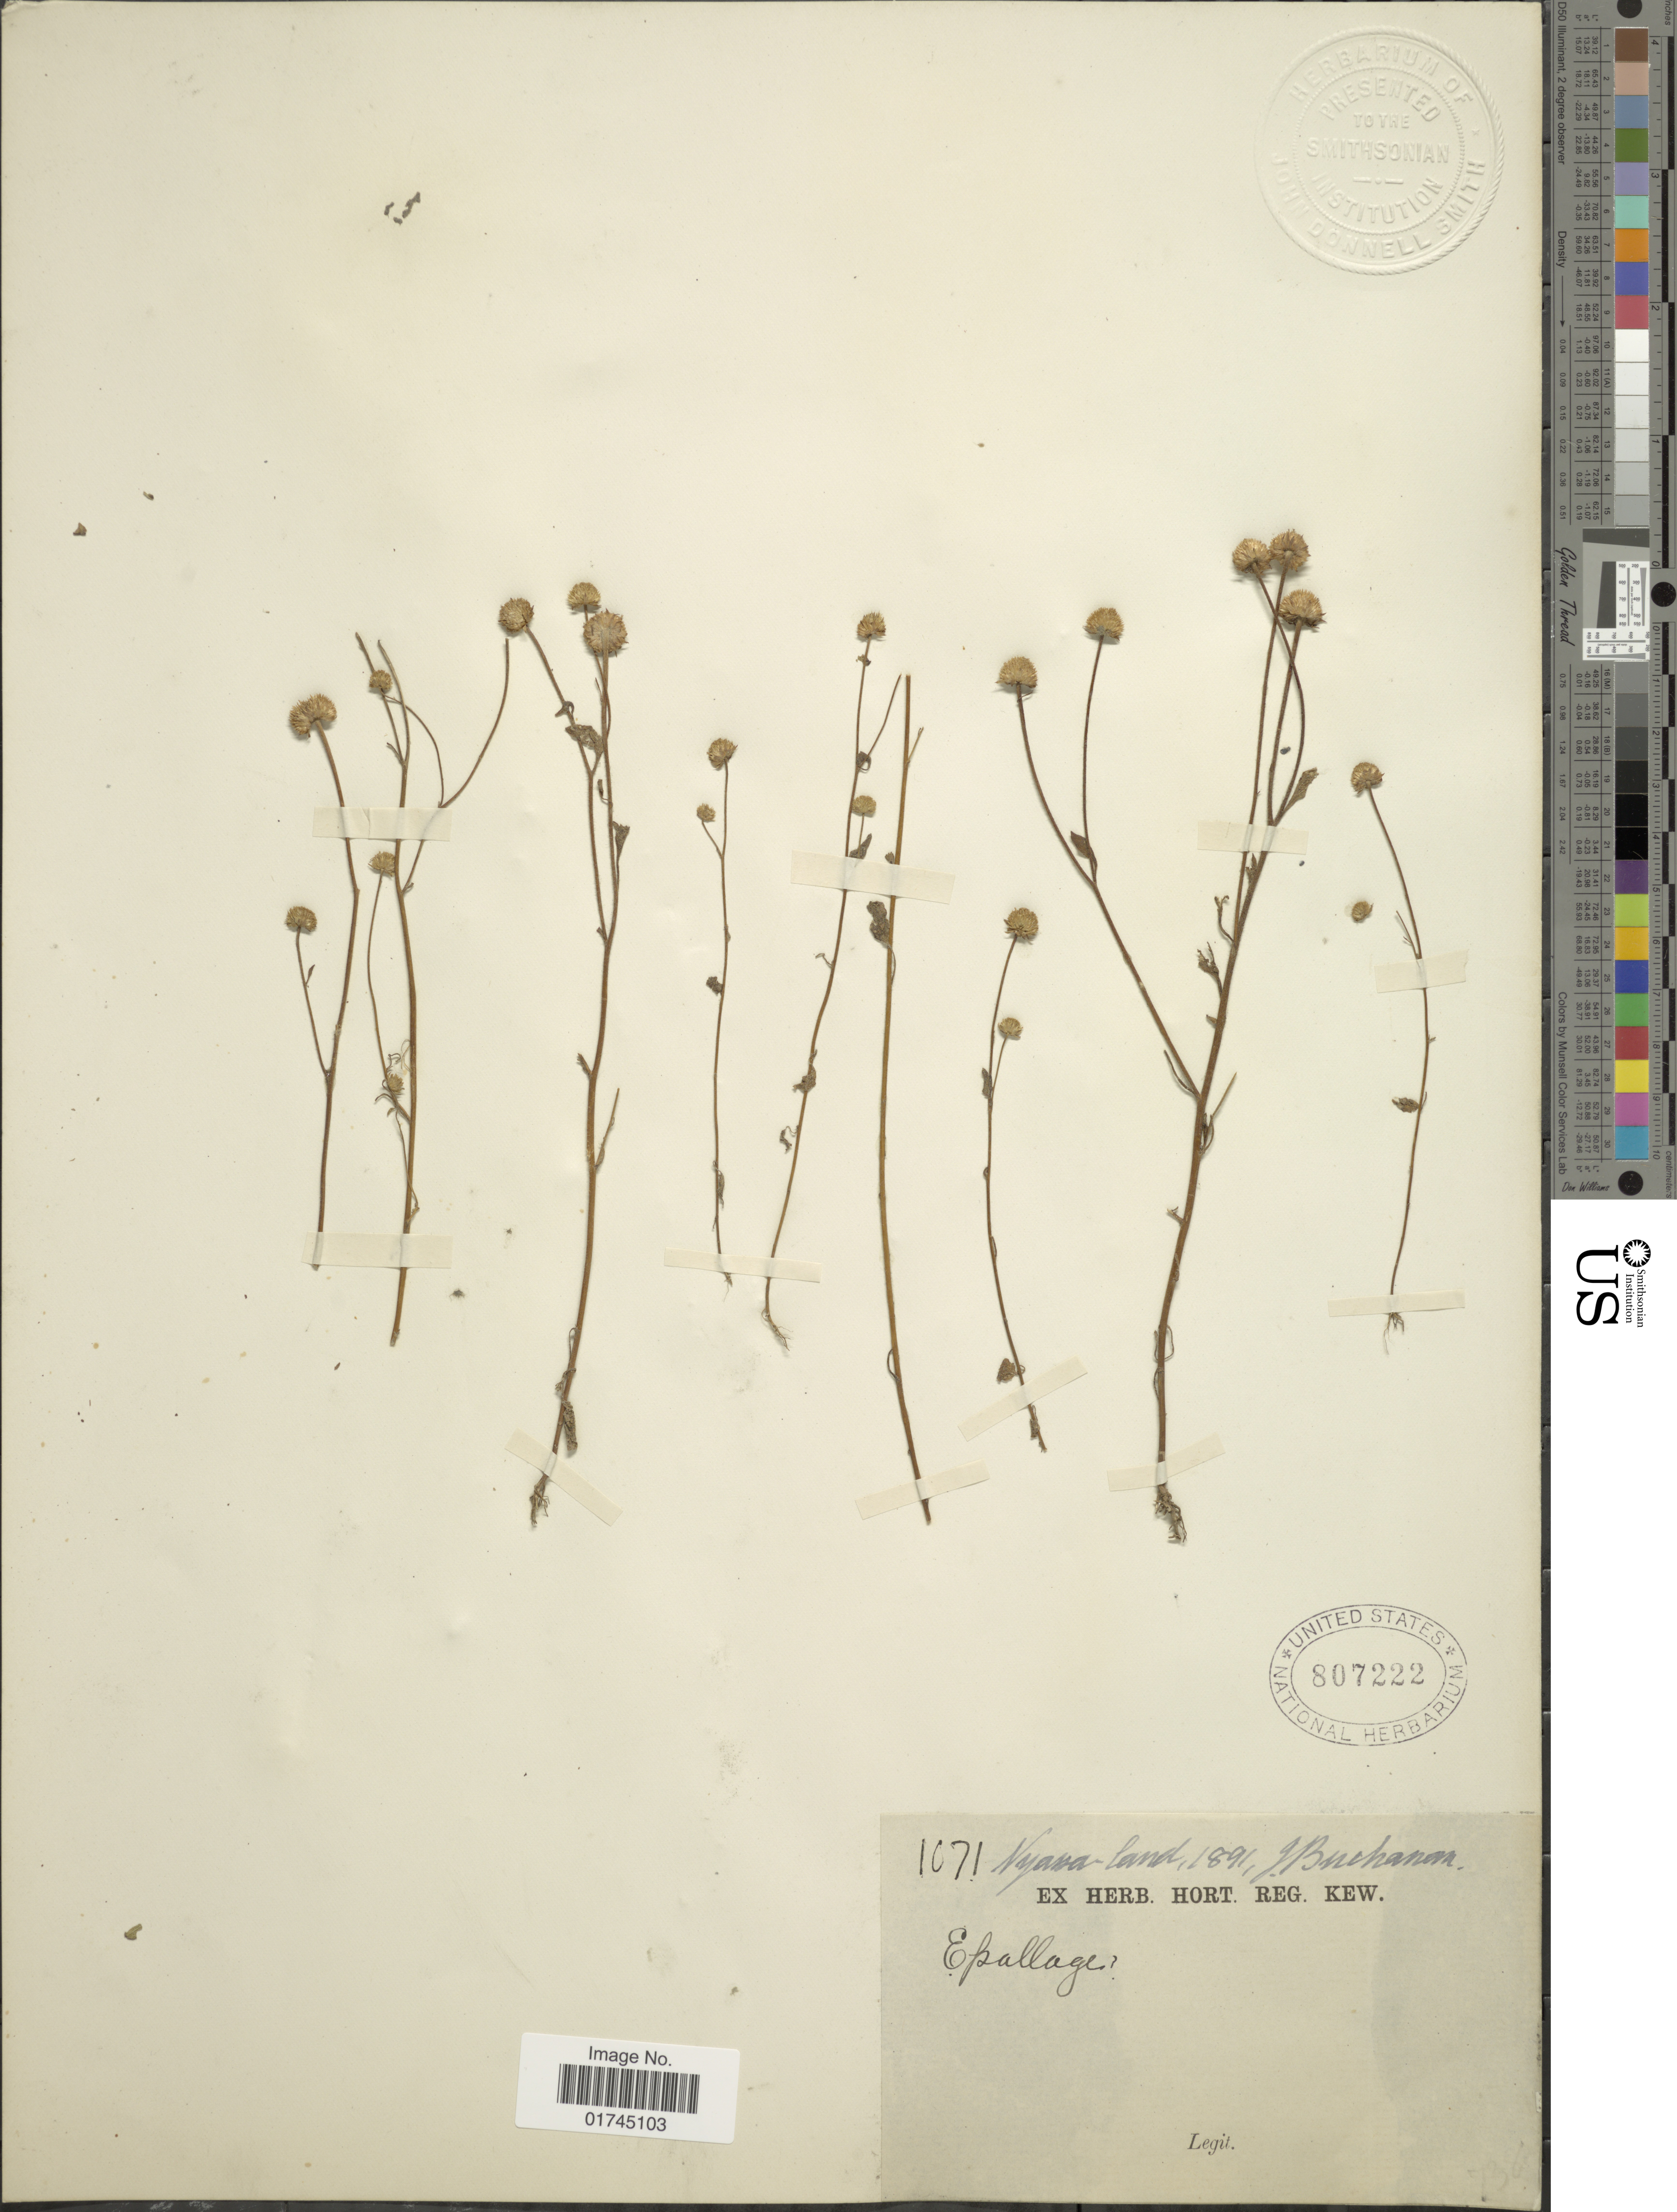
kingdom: Plantae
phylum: Tracheophyta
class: Magnoliopsida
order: Asterales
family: Asteraceae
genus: Anisopappus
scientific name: Anisopappus sp.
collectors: J. Buchanan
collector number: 1071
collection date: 1891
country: Malawi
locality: Nyassa-land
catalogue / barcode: US 807222